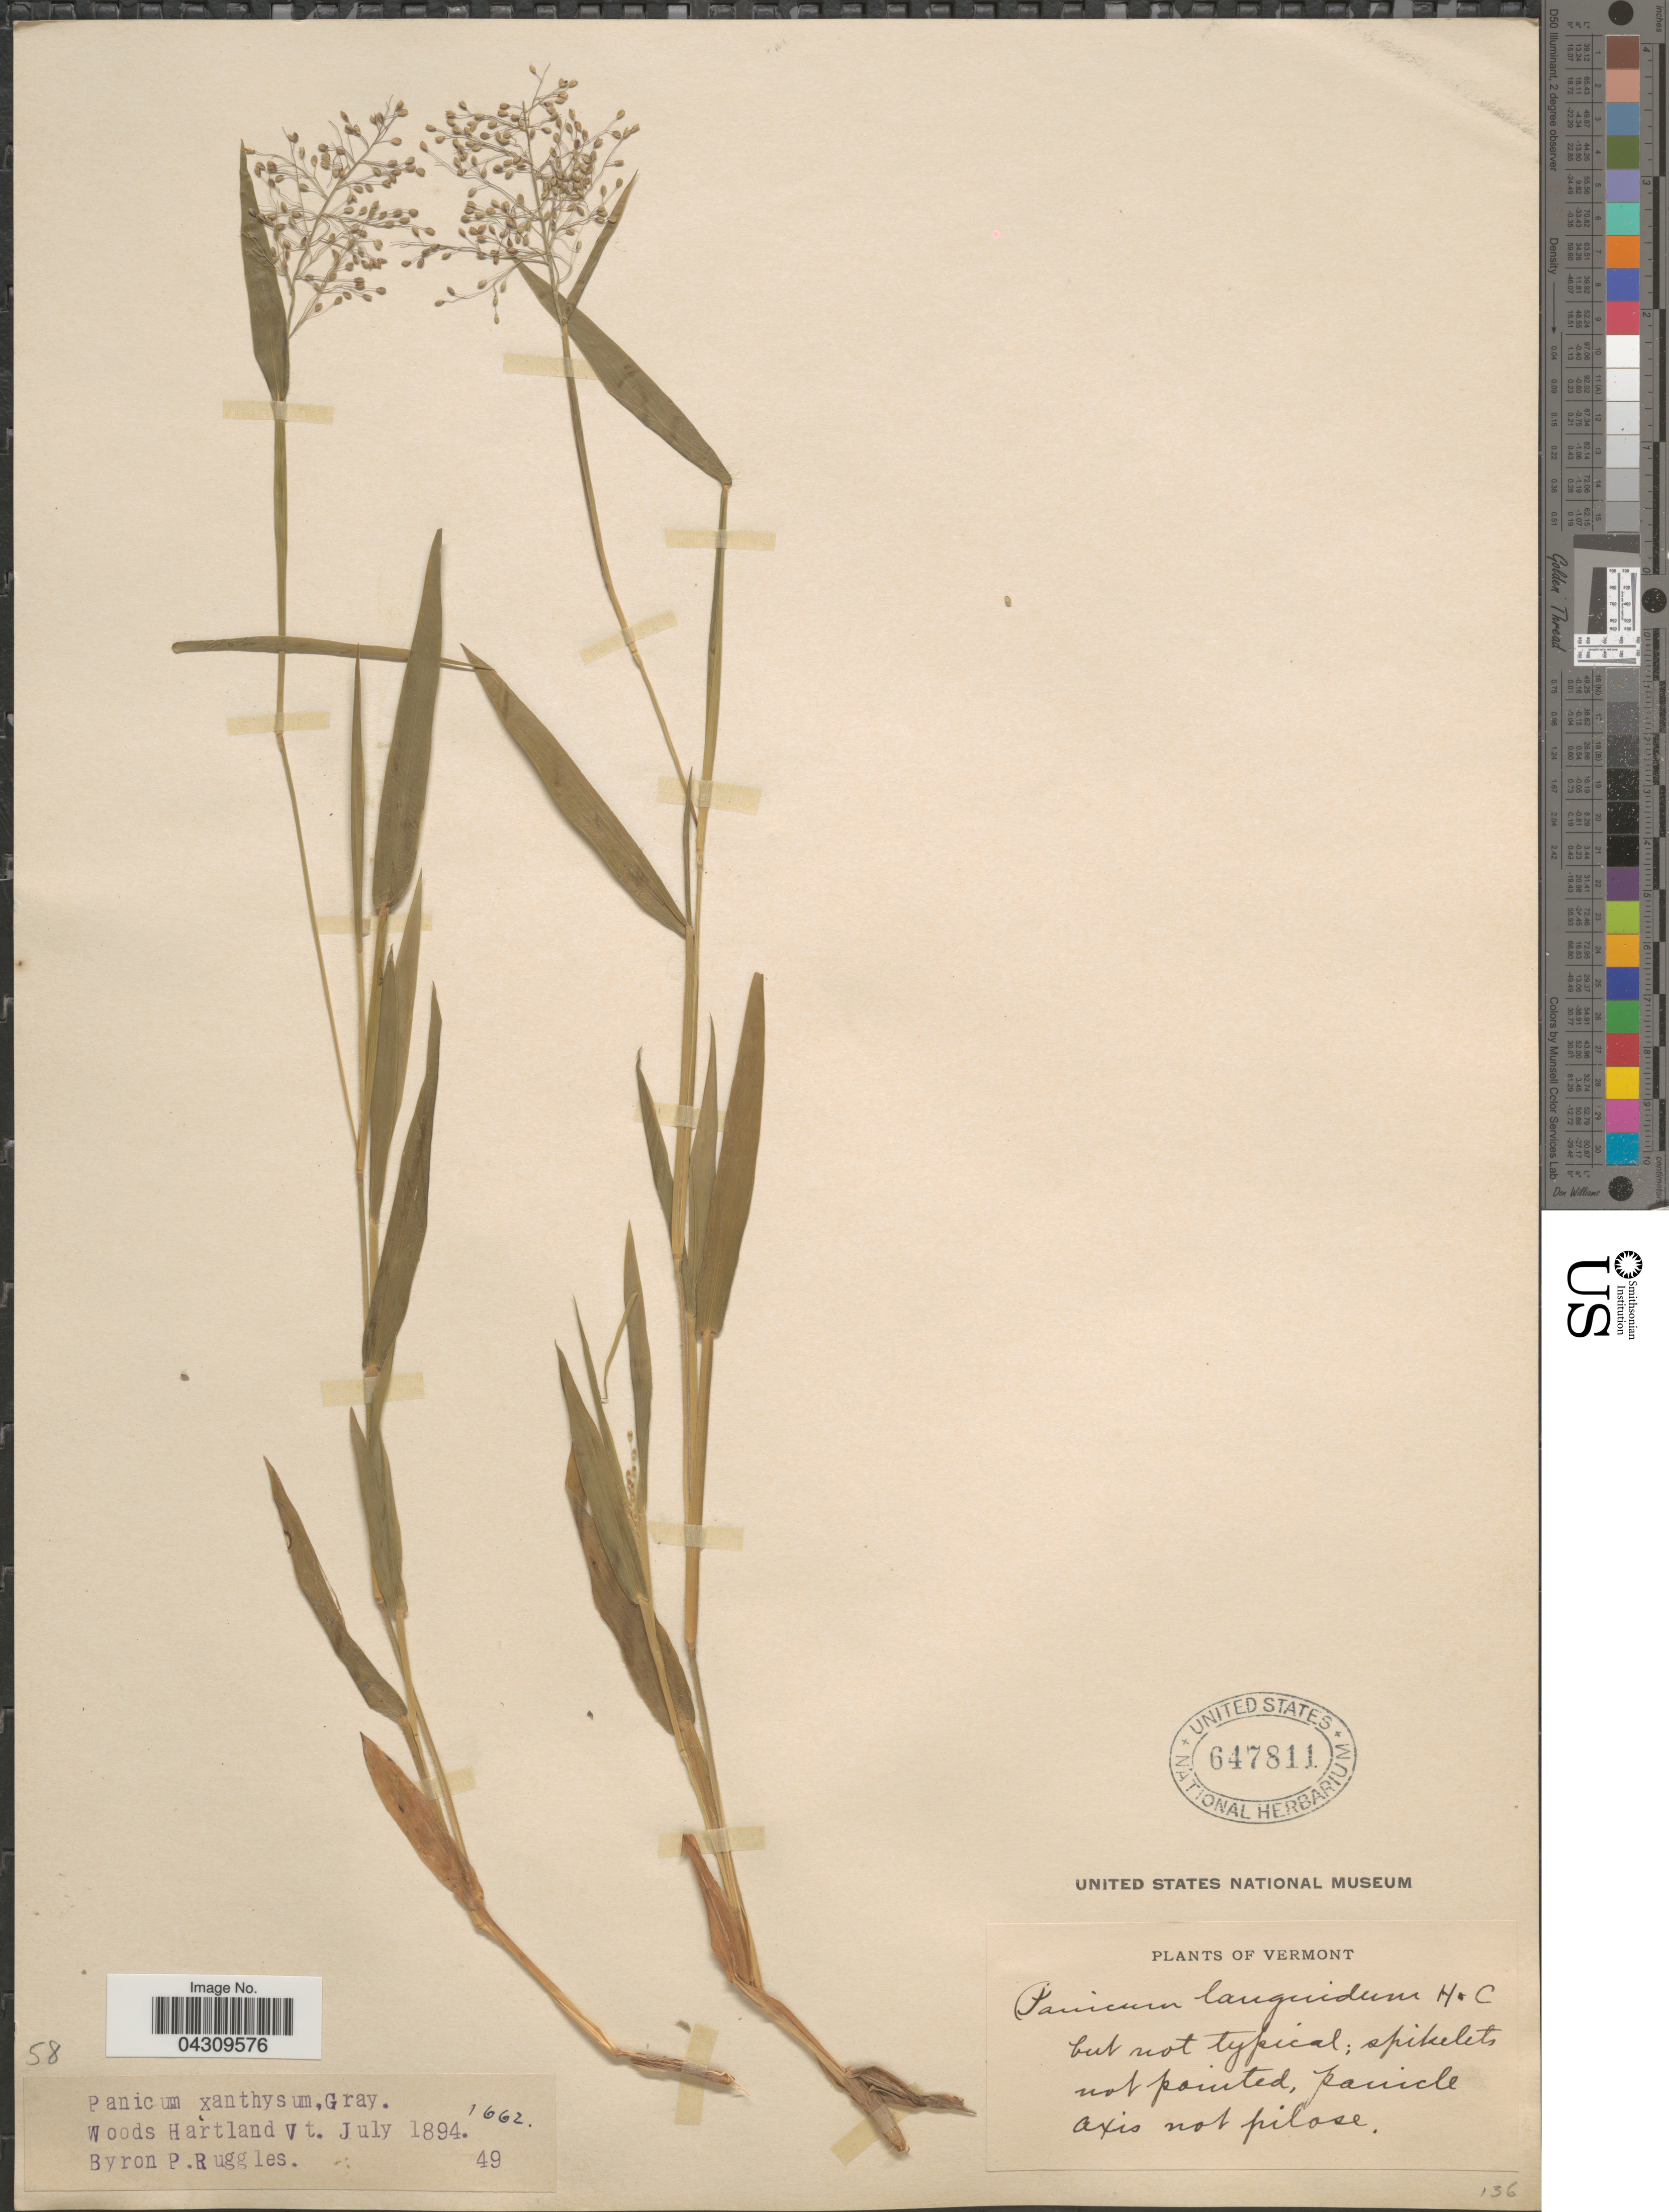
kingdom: Plantae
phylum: Tracheophyta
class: Liliopsida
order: Poales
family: Poaceae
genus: Dichanthelium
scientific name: Dichanthelium acuminatum var. acuminatum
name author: (Sw.) Gould & C.A. Clark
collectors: B. Ruggles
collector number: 49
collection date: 1894-07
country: United States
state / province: Vermont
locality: Woods Hartland.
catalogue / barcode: US 647811